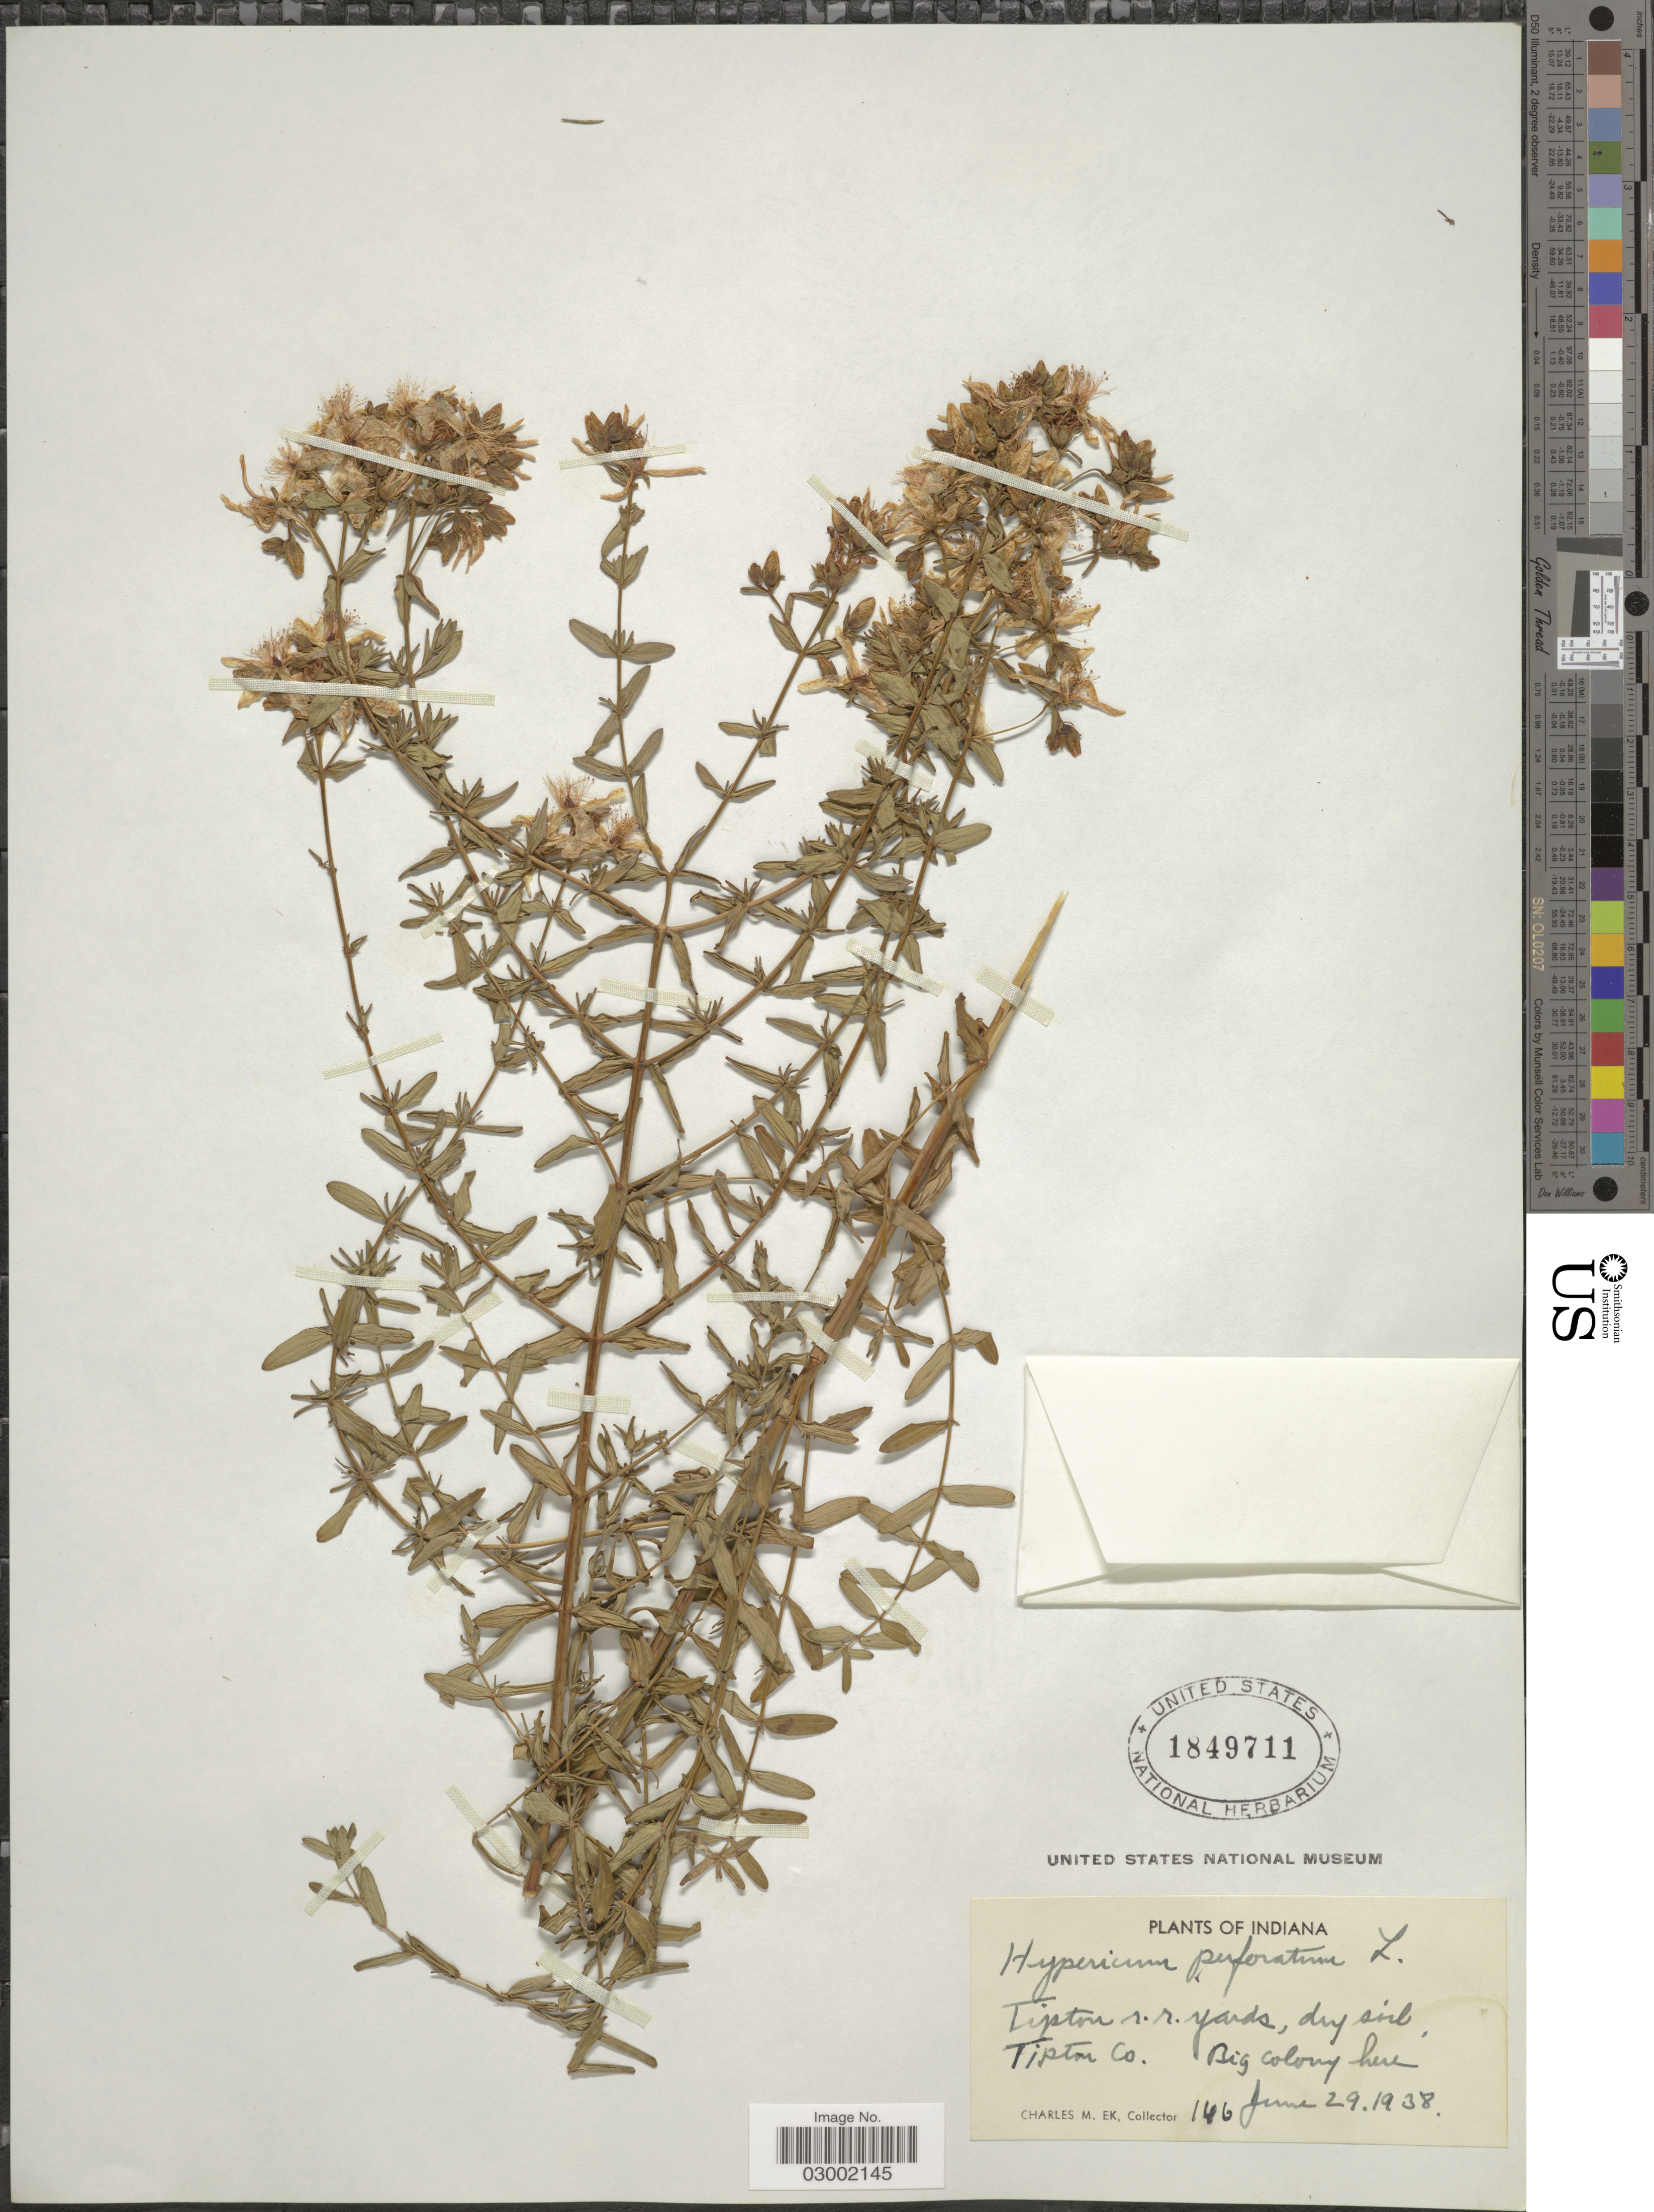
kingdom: Plantae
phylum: Tracheophyta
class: Magnoliopsida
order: Malpighiales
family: Hypericaceae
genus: Hypericum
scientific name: Hypericum perforatum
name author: L.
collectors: C. Ek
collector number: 146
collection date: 1938-06-29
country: United States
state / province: Indiana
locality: Tipton r.r. yards, dry soil, Tipton Co. Big colony here.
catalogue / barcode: US 1849711